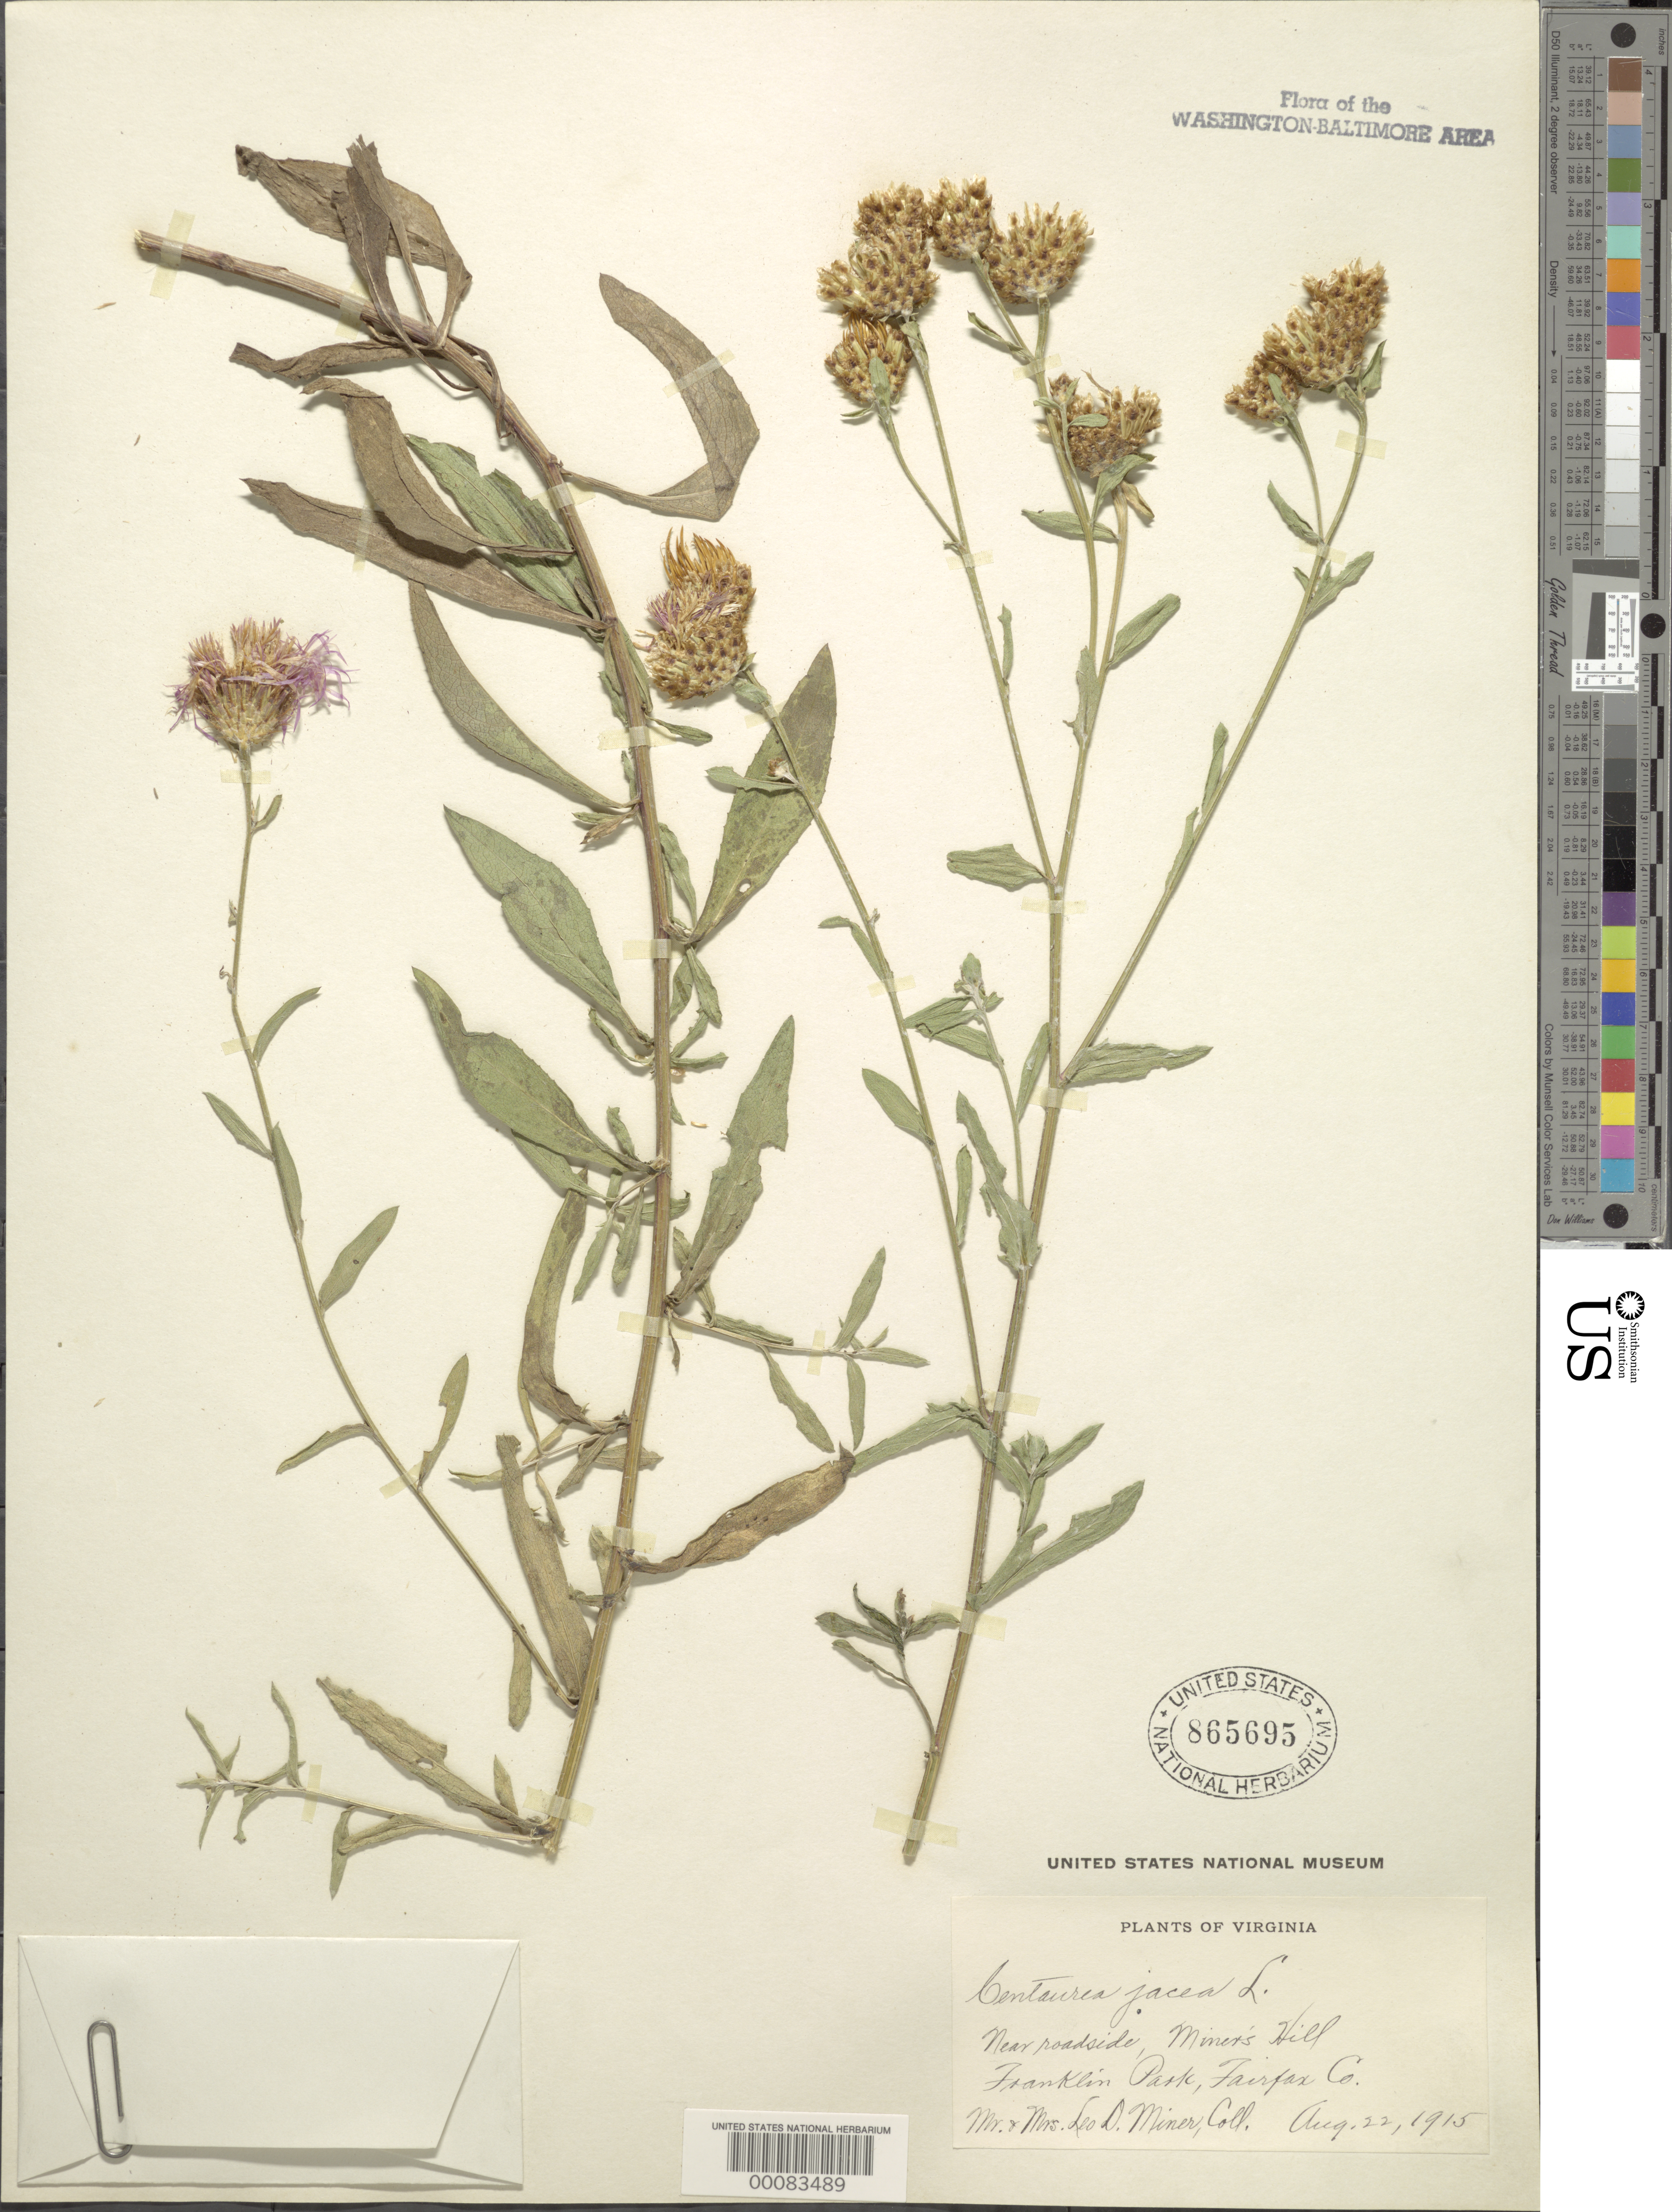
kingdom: Plantae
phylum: Tracheophyta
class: Magnoliopsida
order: Asterales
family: Asteraceae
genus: Centaurea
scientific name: Centaurea jacea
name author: L.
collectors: L. Miner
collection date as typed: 22 Aug 1915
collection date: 1915-08-22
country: United States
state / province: Virginia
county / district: Fairfax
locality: Miners Hill Franklin Park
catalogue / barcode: US 865695